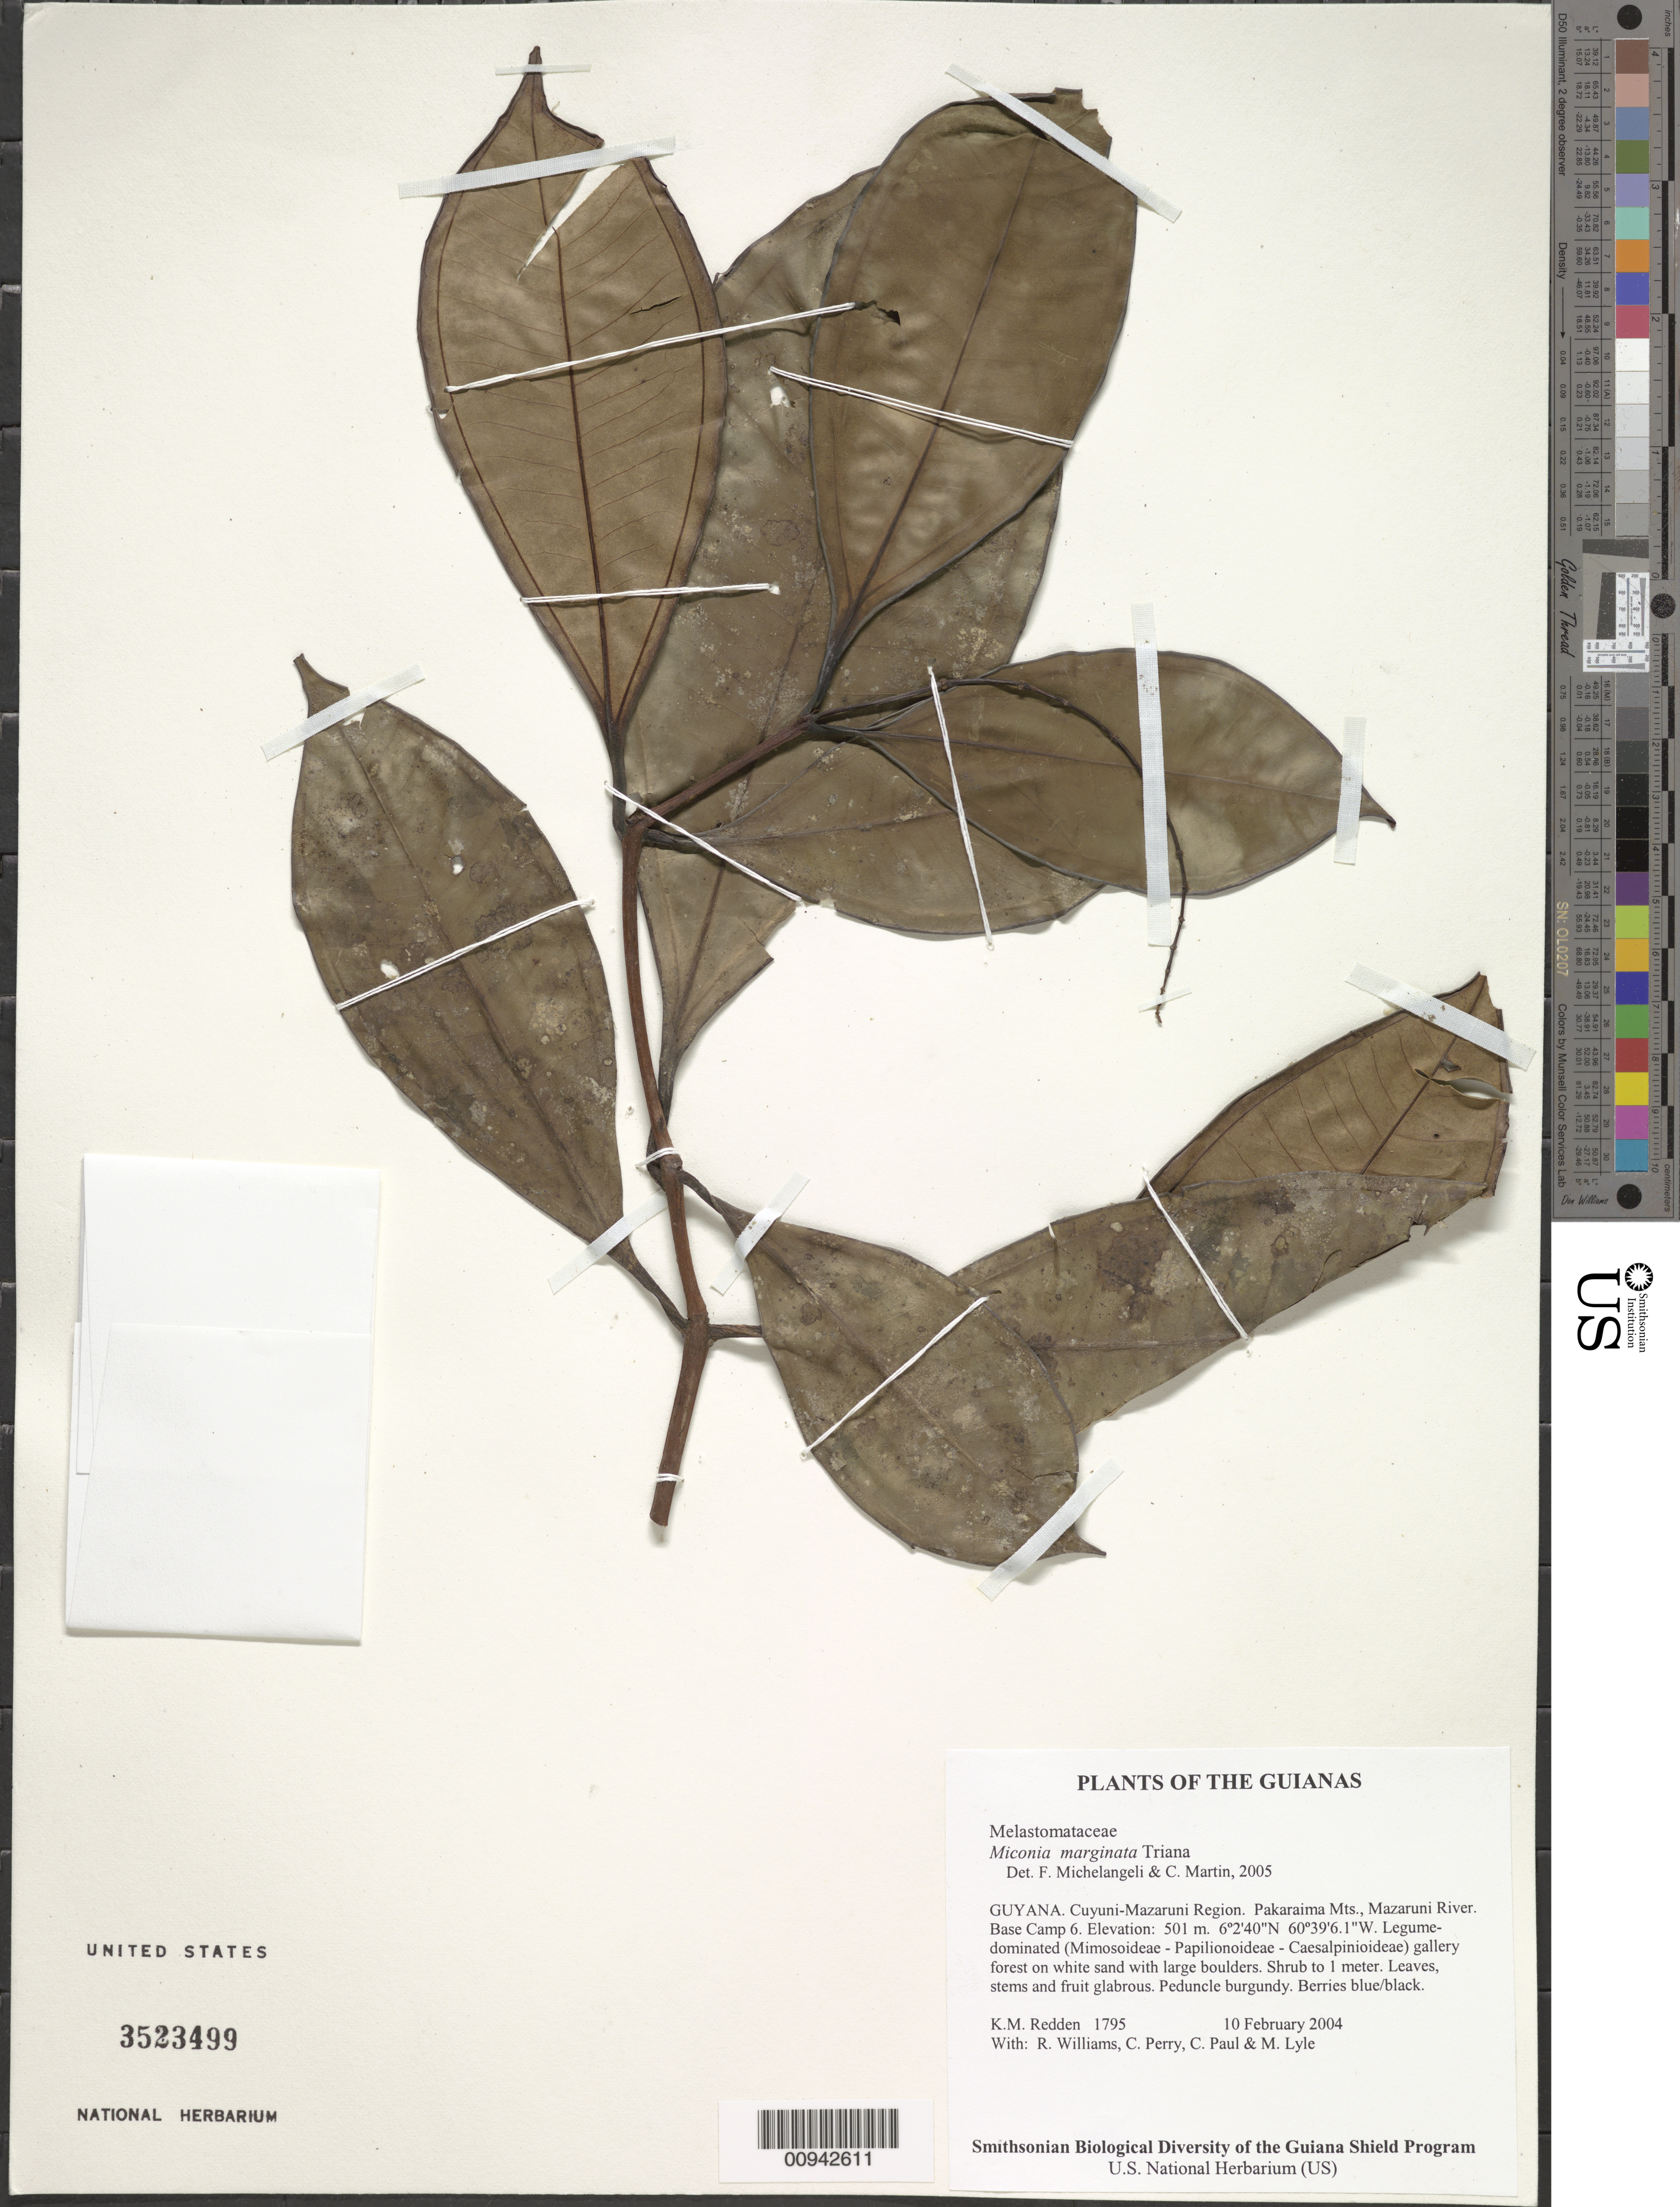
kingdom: Plantae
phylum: Tracheophyta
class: Magnoliopsida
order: Myrtales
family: Melastomataceae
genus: Miconia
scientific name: Miconia marginata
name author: Triana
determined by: Michelangeli, F. A.; Martin, C.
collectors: K. M. Redden, R. Williams, C. Perry, C. Paul & M. Lyle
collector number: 1795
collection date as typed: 10 February 2004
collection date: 2004-02-10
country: Guyana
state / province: Cuyuni-Mazaruni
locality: Pakaraima Mts., Mazaruni River. Base Camp 6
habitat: Legume-dominated (Mimosoideae - Papilionoideae - Caesalpinioideae) gallery forest on white sand with large boulders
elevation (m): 501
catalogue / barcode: US 3523499